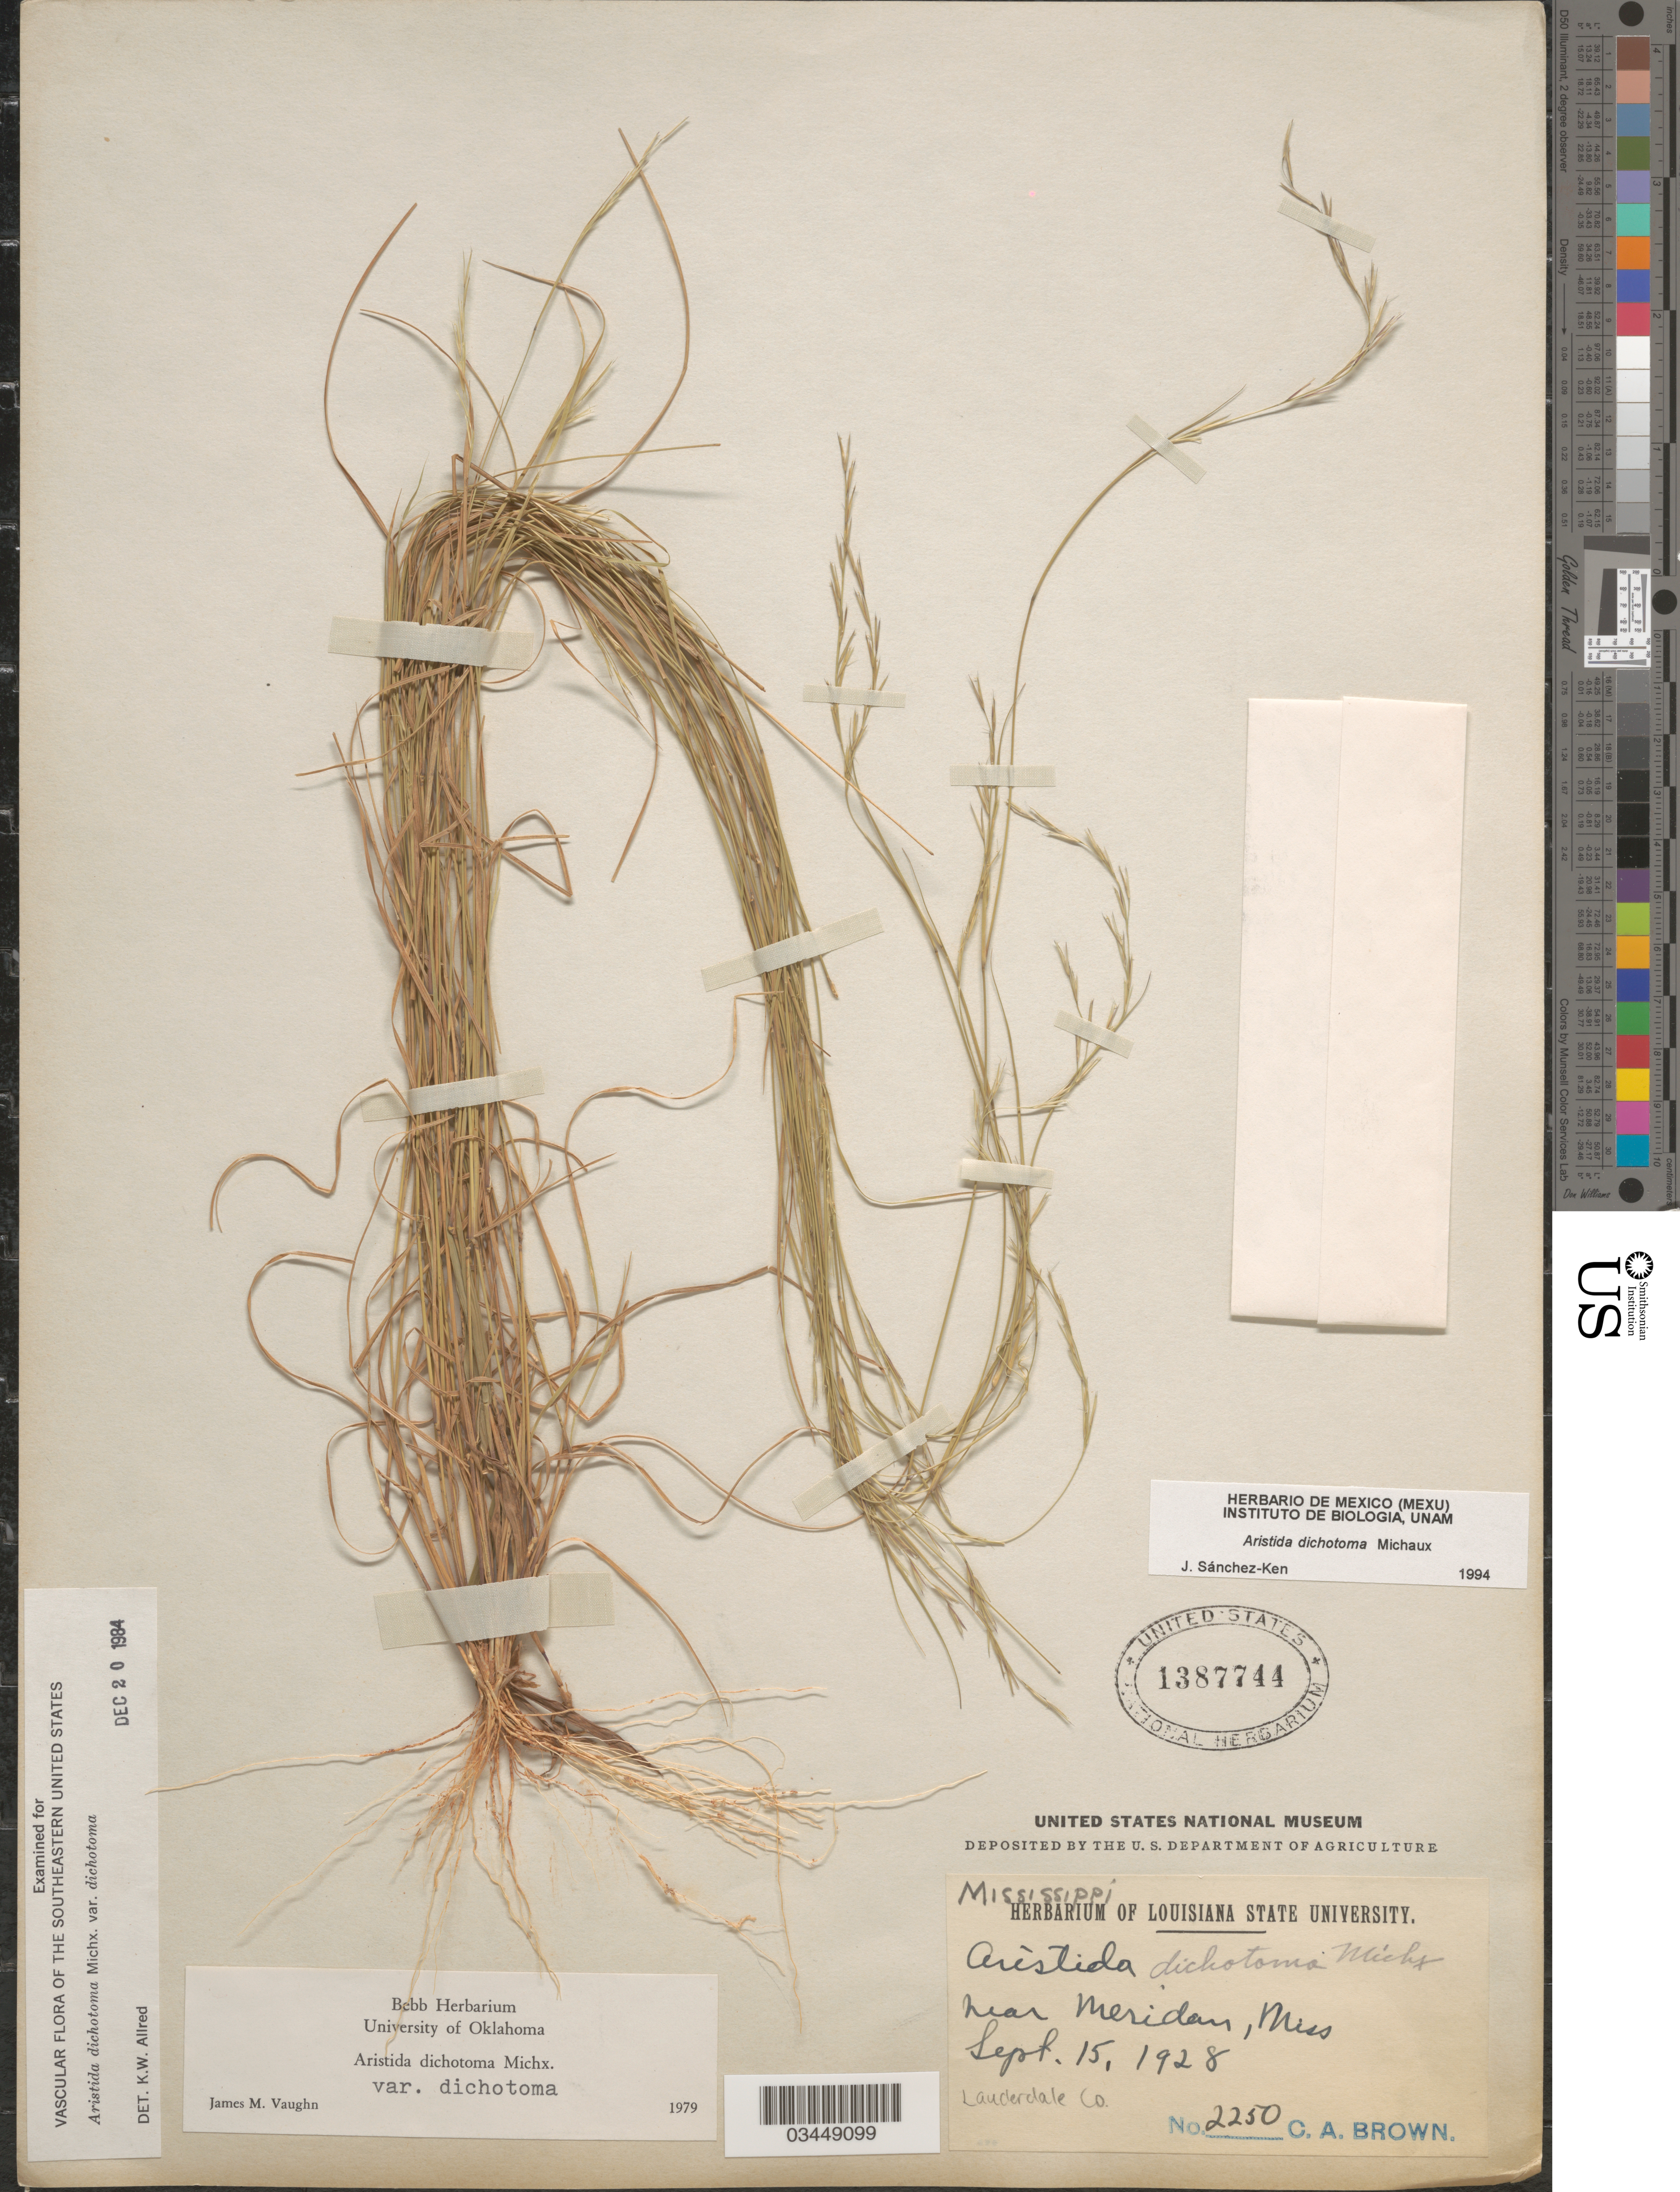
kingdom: Plantae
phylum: Tracheophyta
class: Liliopsida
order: Poales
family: Poaceae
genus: Aristida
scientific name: Aristida dichotoma var. dichotoma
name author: Michx.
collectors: C. A. Brown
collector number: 2250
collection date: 1928-09-15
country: United States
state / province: Mississippi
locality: Near Meridan. Lauderdale Co.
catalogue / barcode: US 1387744